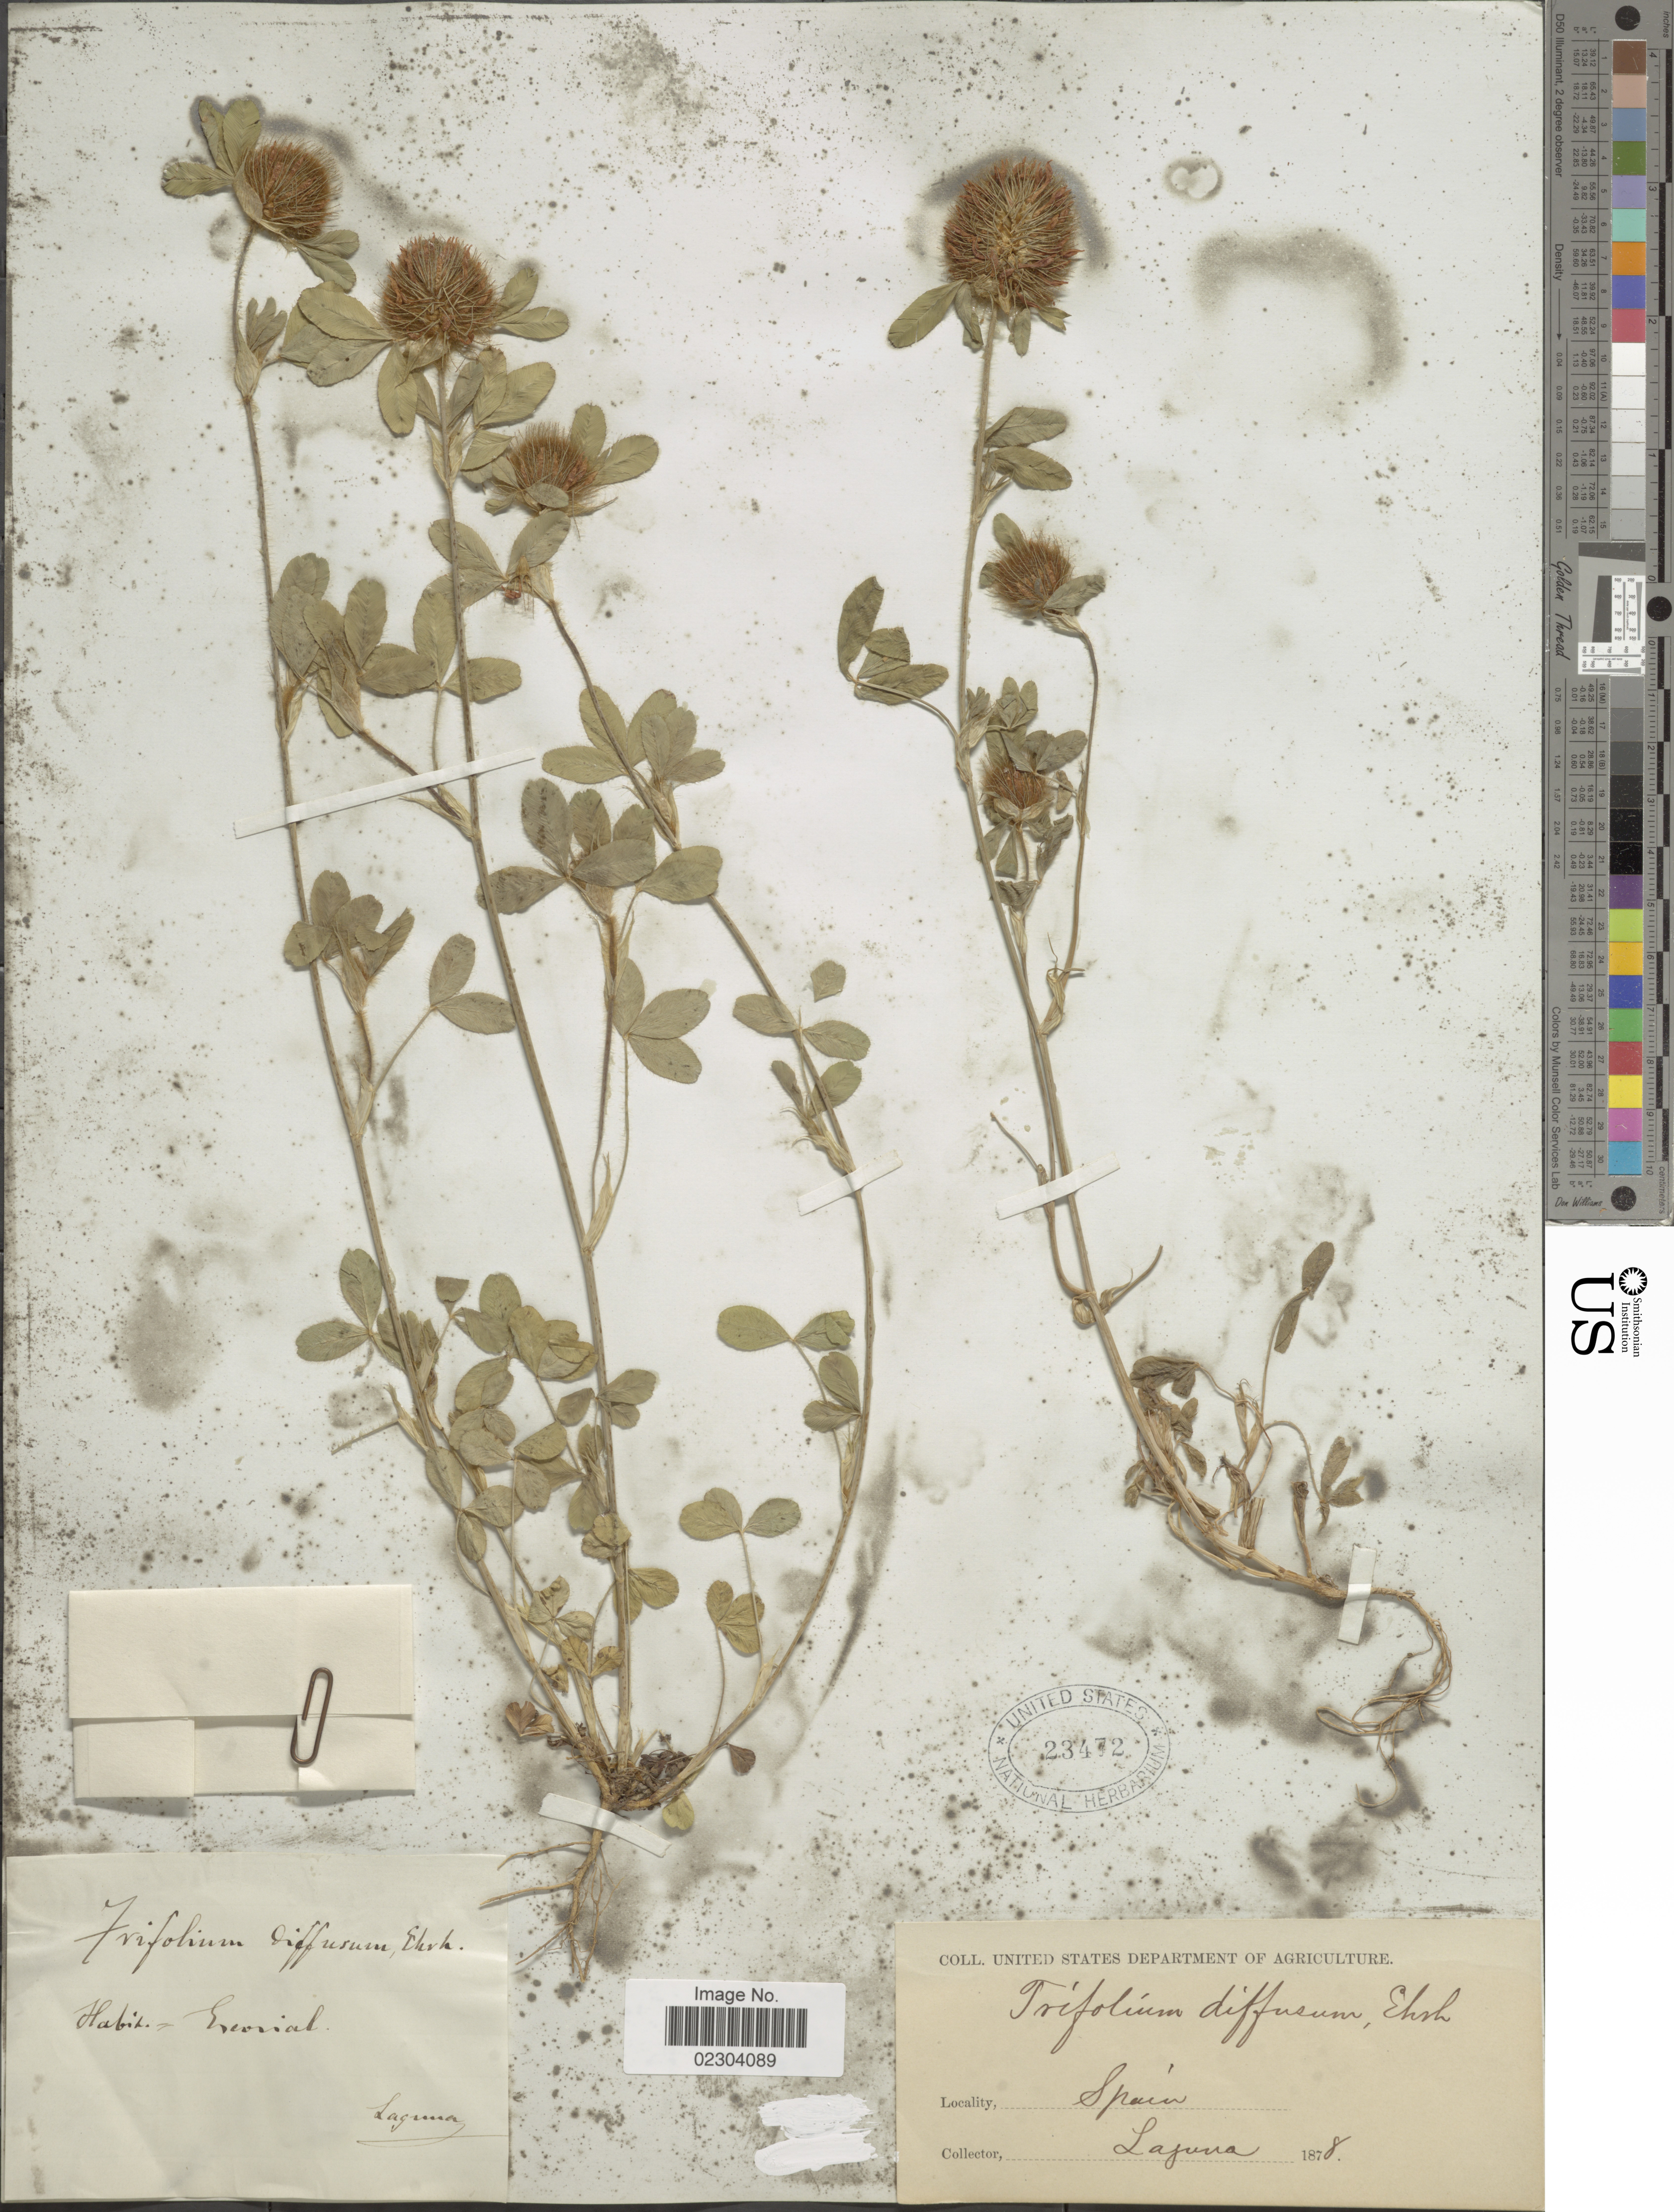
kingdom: Plantae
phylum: Tracheophyta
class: Magnoliopsida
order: Fabales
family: Fabaceae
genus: Trifolium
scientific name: Trifolium diffusum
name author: Ehrh.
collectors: -. Laguna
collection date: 1878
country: Spain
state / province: Madrid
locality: Escorial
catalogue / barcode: US 23472